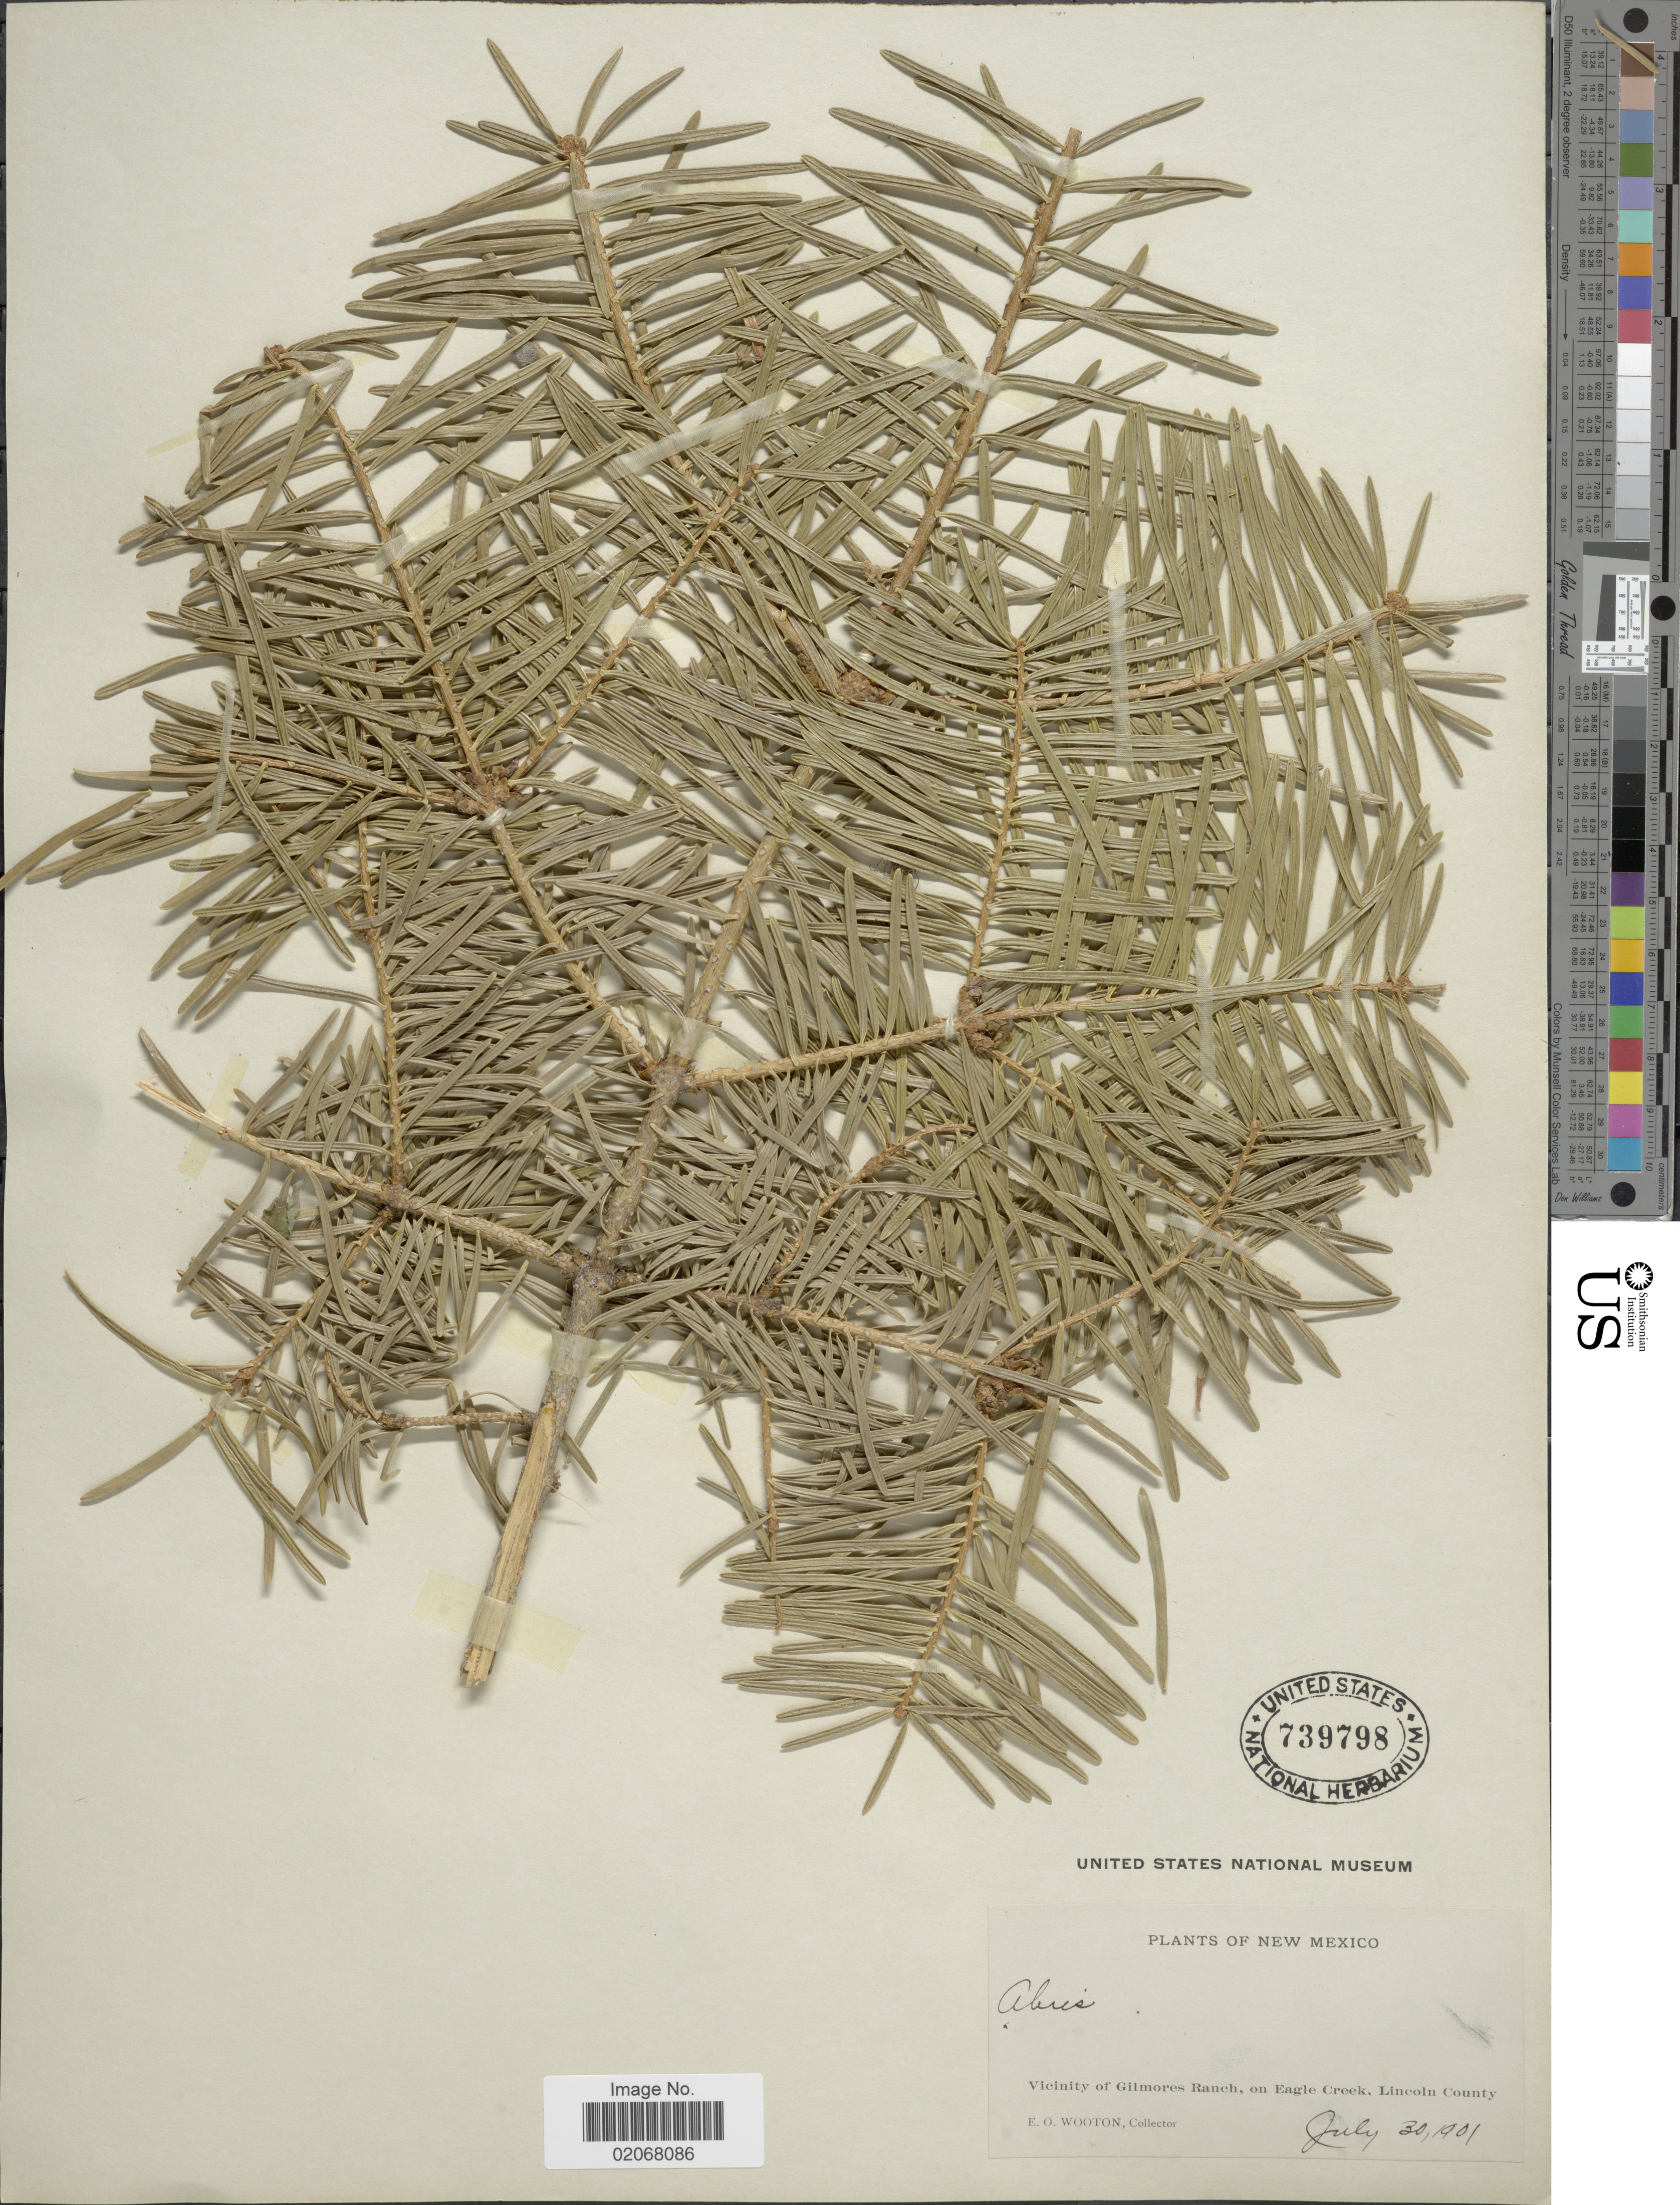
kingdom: Plantae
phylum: Tracheophyta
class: Pinopsida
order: Pinales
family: Pinaceae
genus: Abies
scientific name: Abies concolor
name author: (Gordon & Glend.) Lindl. ex Hildebr.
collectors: E. O. Wooton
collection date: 1901-07-30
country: United States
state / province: New Mexico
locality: Vicinity of Gilmores Ranch, on Eagle Creek, Lincoln County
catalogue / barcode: US 739798